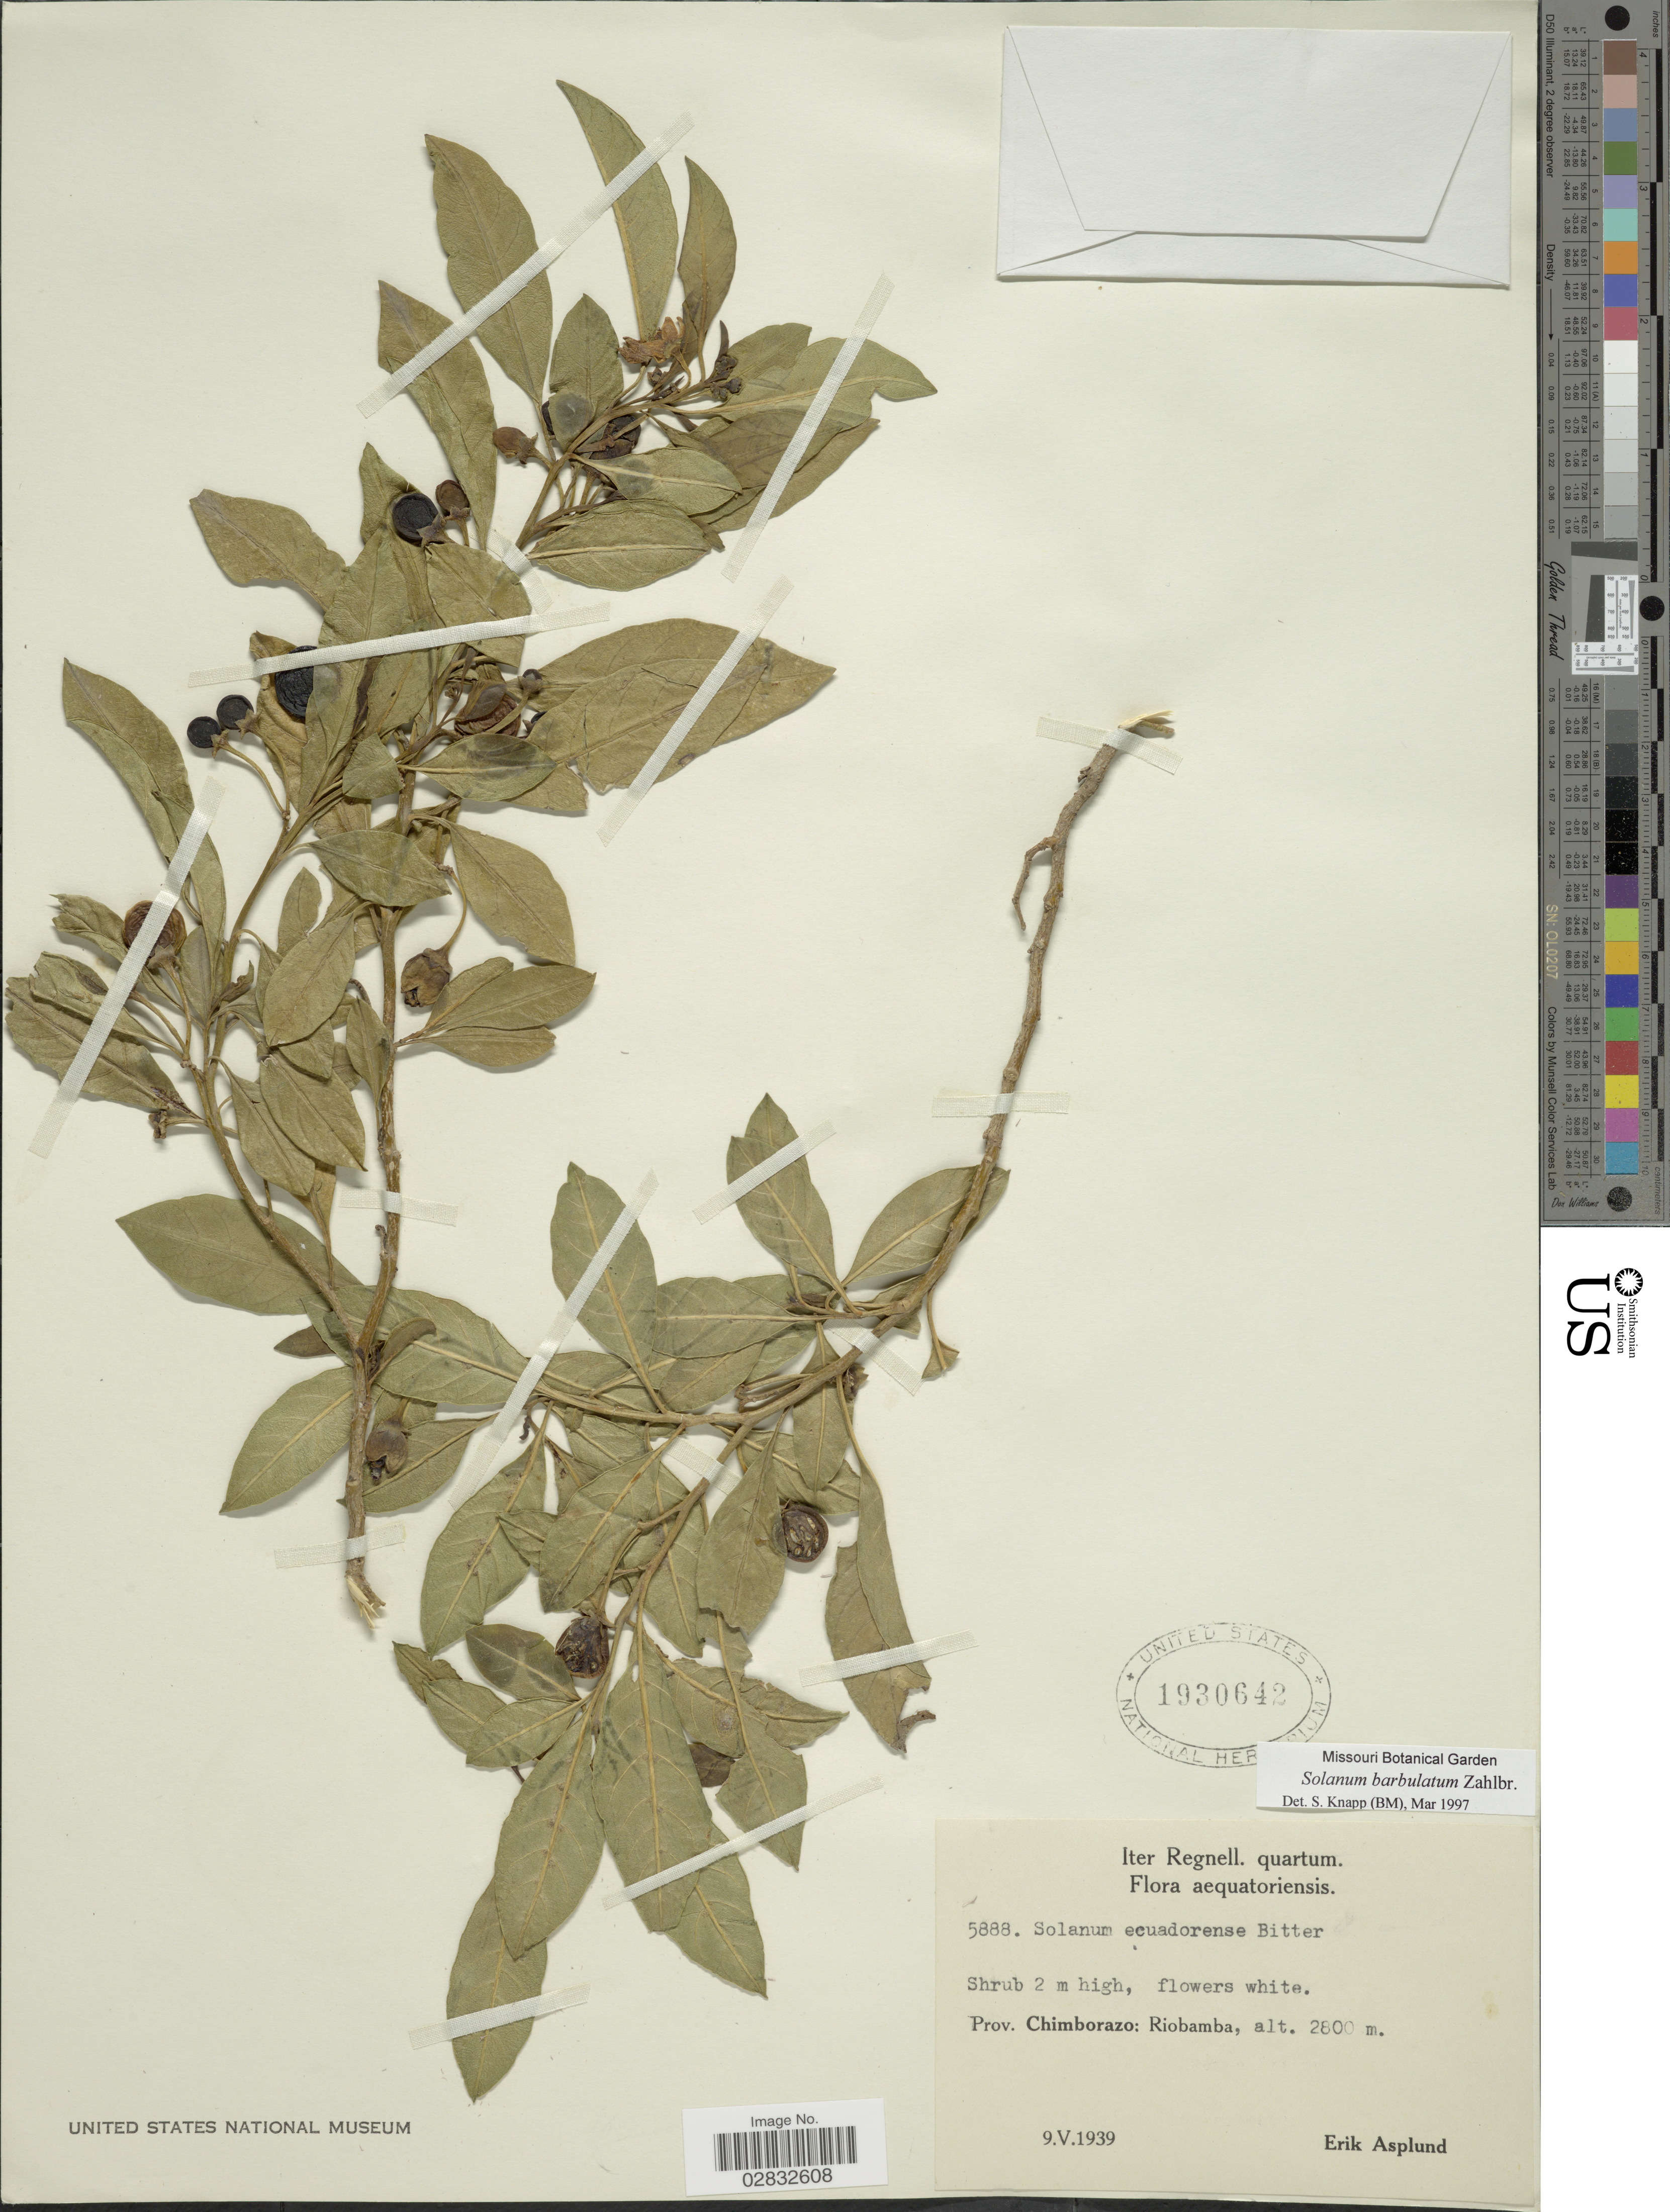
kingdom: Plantae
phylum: Tracheophyta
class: Magnoliopsida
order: Solanales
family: Solanaceae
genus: Solanum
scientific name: Solanum barbulatum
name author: Zahlbr.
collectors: E. Asplund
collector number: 5888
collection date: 1939-05-09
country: Ecuador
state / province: Chimborazo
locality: Riobamba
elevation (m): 2800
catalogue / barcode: US 1930642